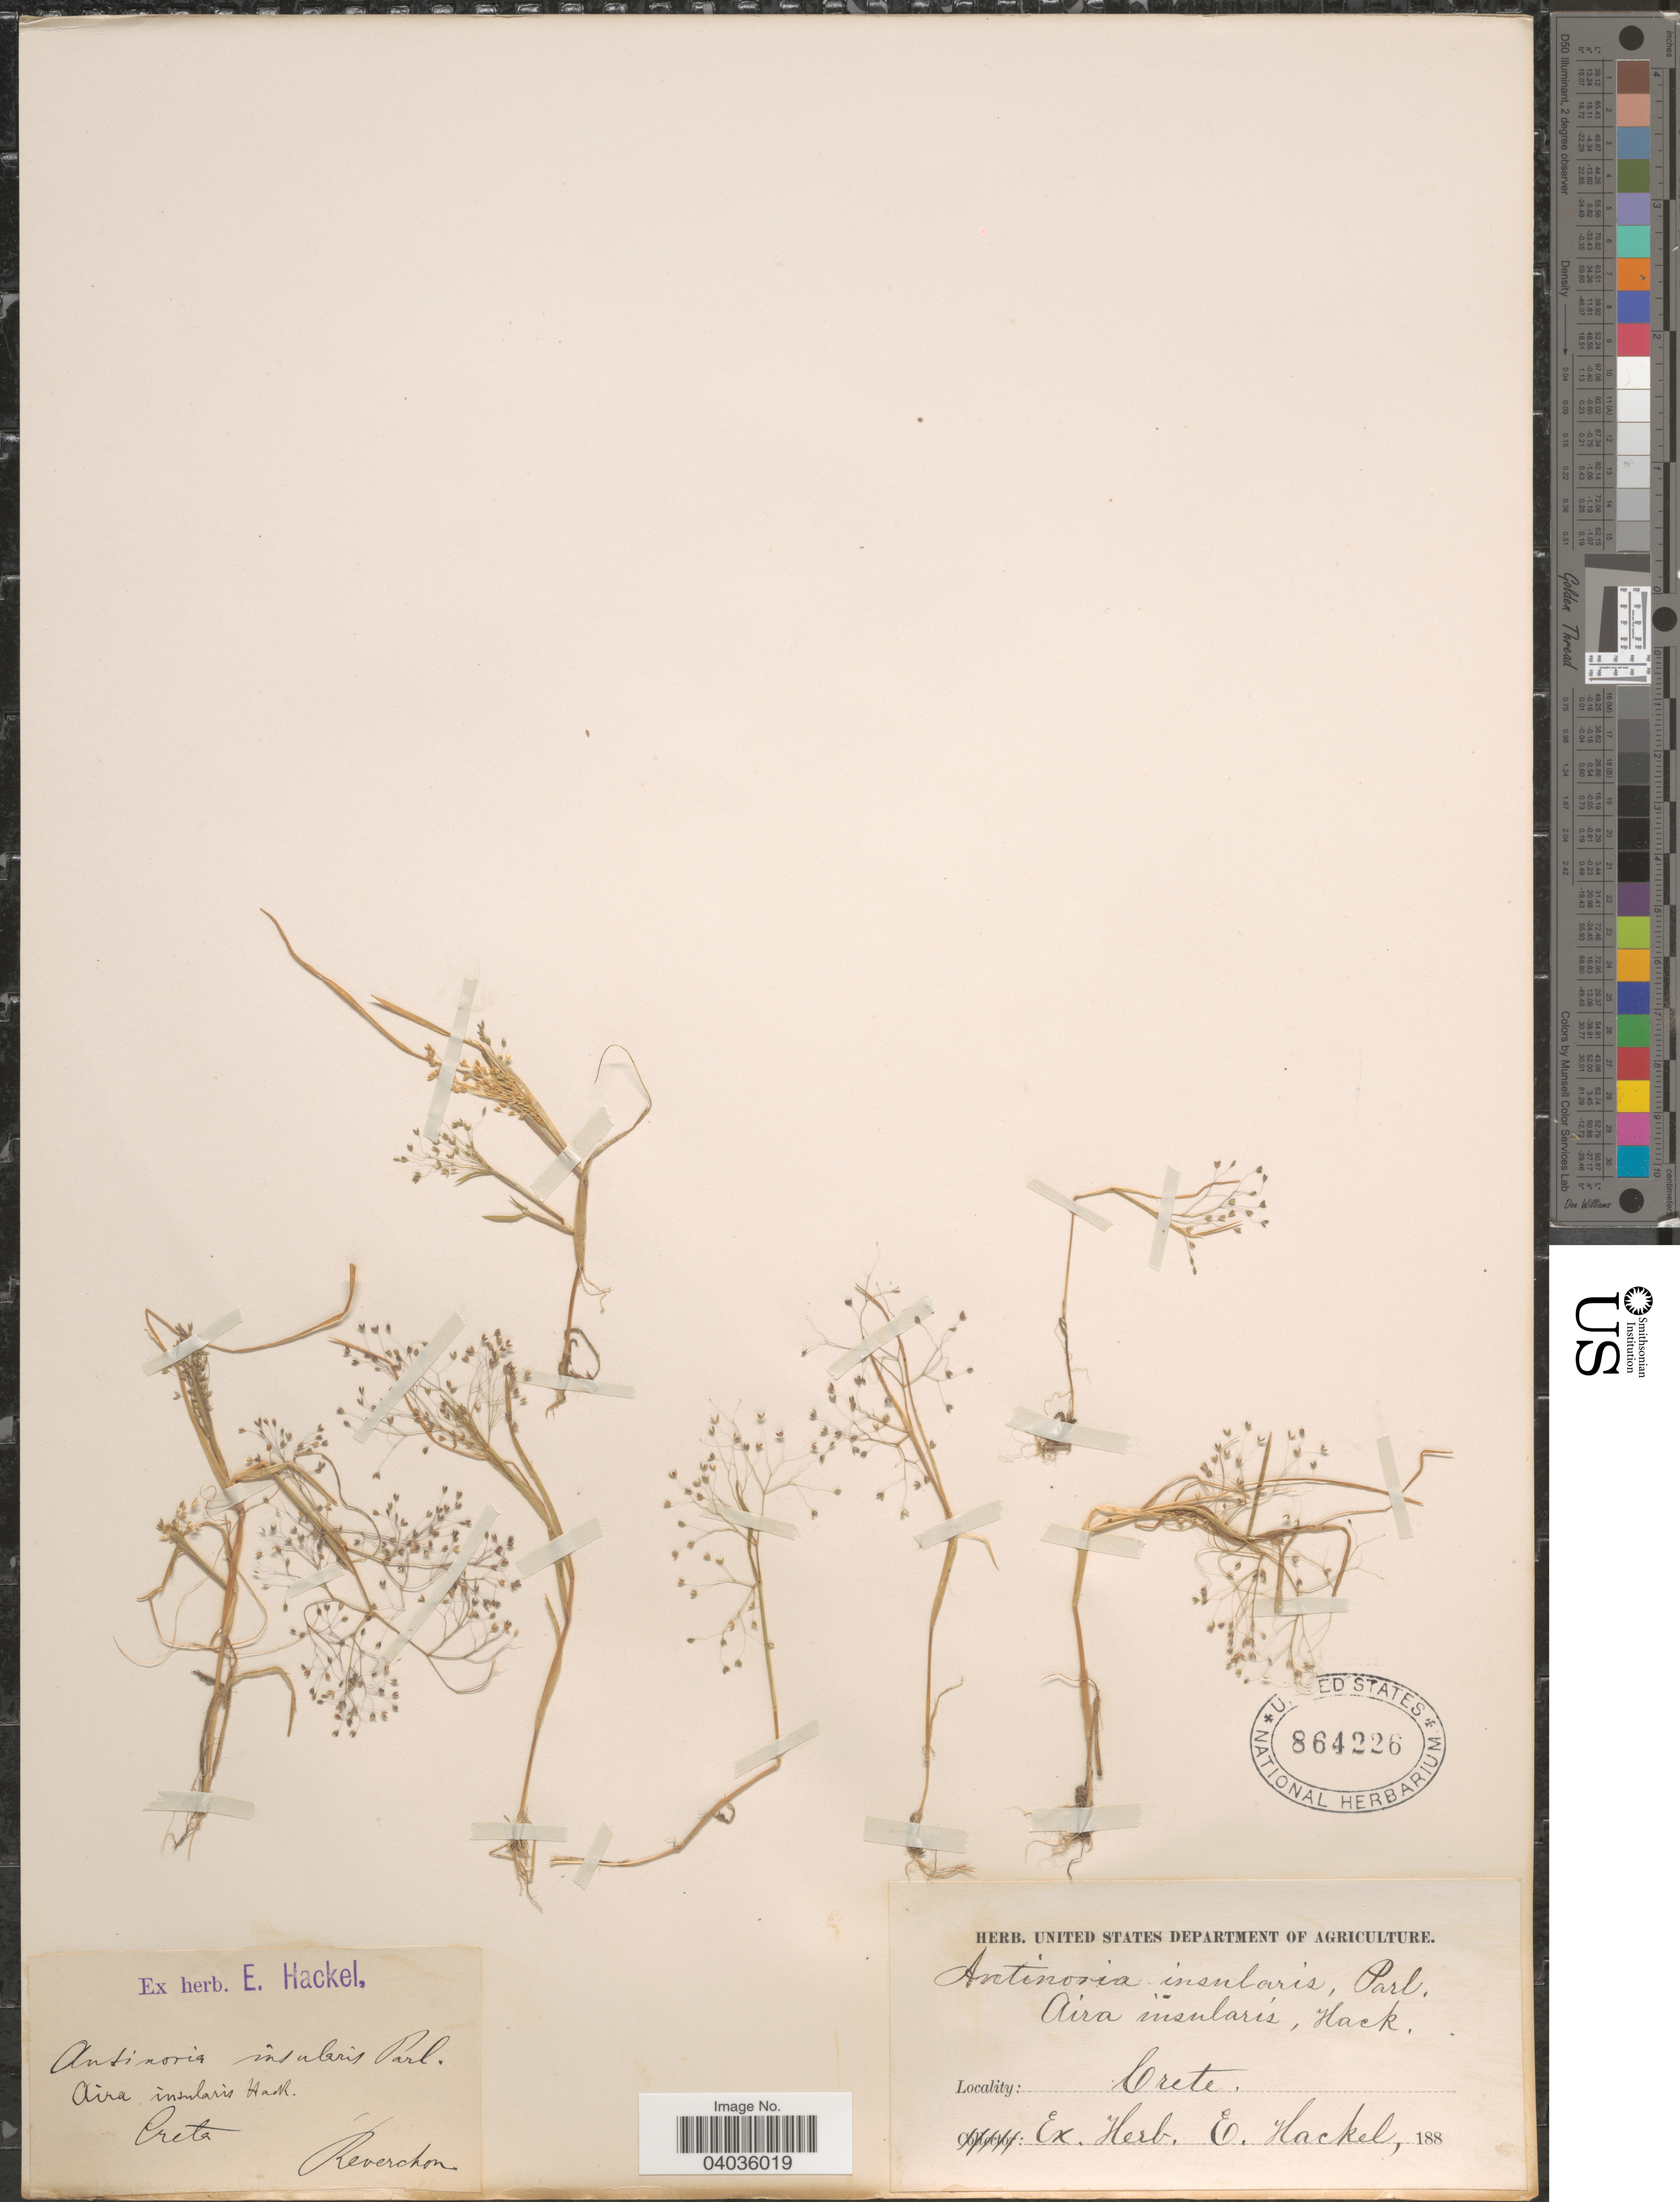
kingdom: Plantae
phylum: Tracheophyta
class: Liliopsida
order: Poales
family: Poaceae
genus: Antinoria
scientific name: Antinoria insularis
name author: Parl.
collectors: -. Reverchon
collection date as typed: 188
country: Greece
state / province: Crete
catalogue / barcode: US 864226